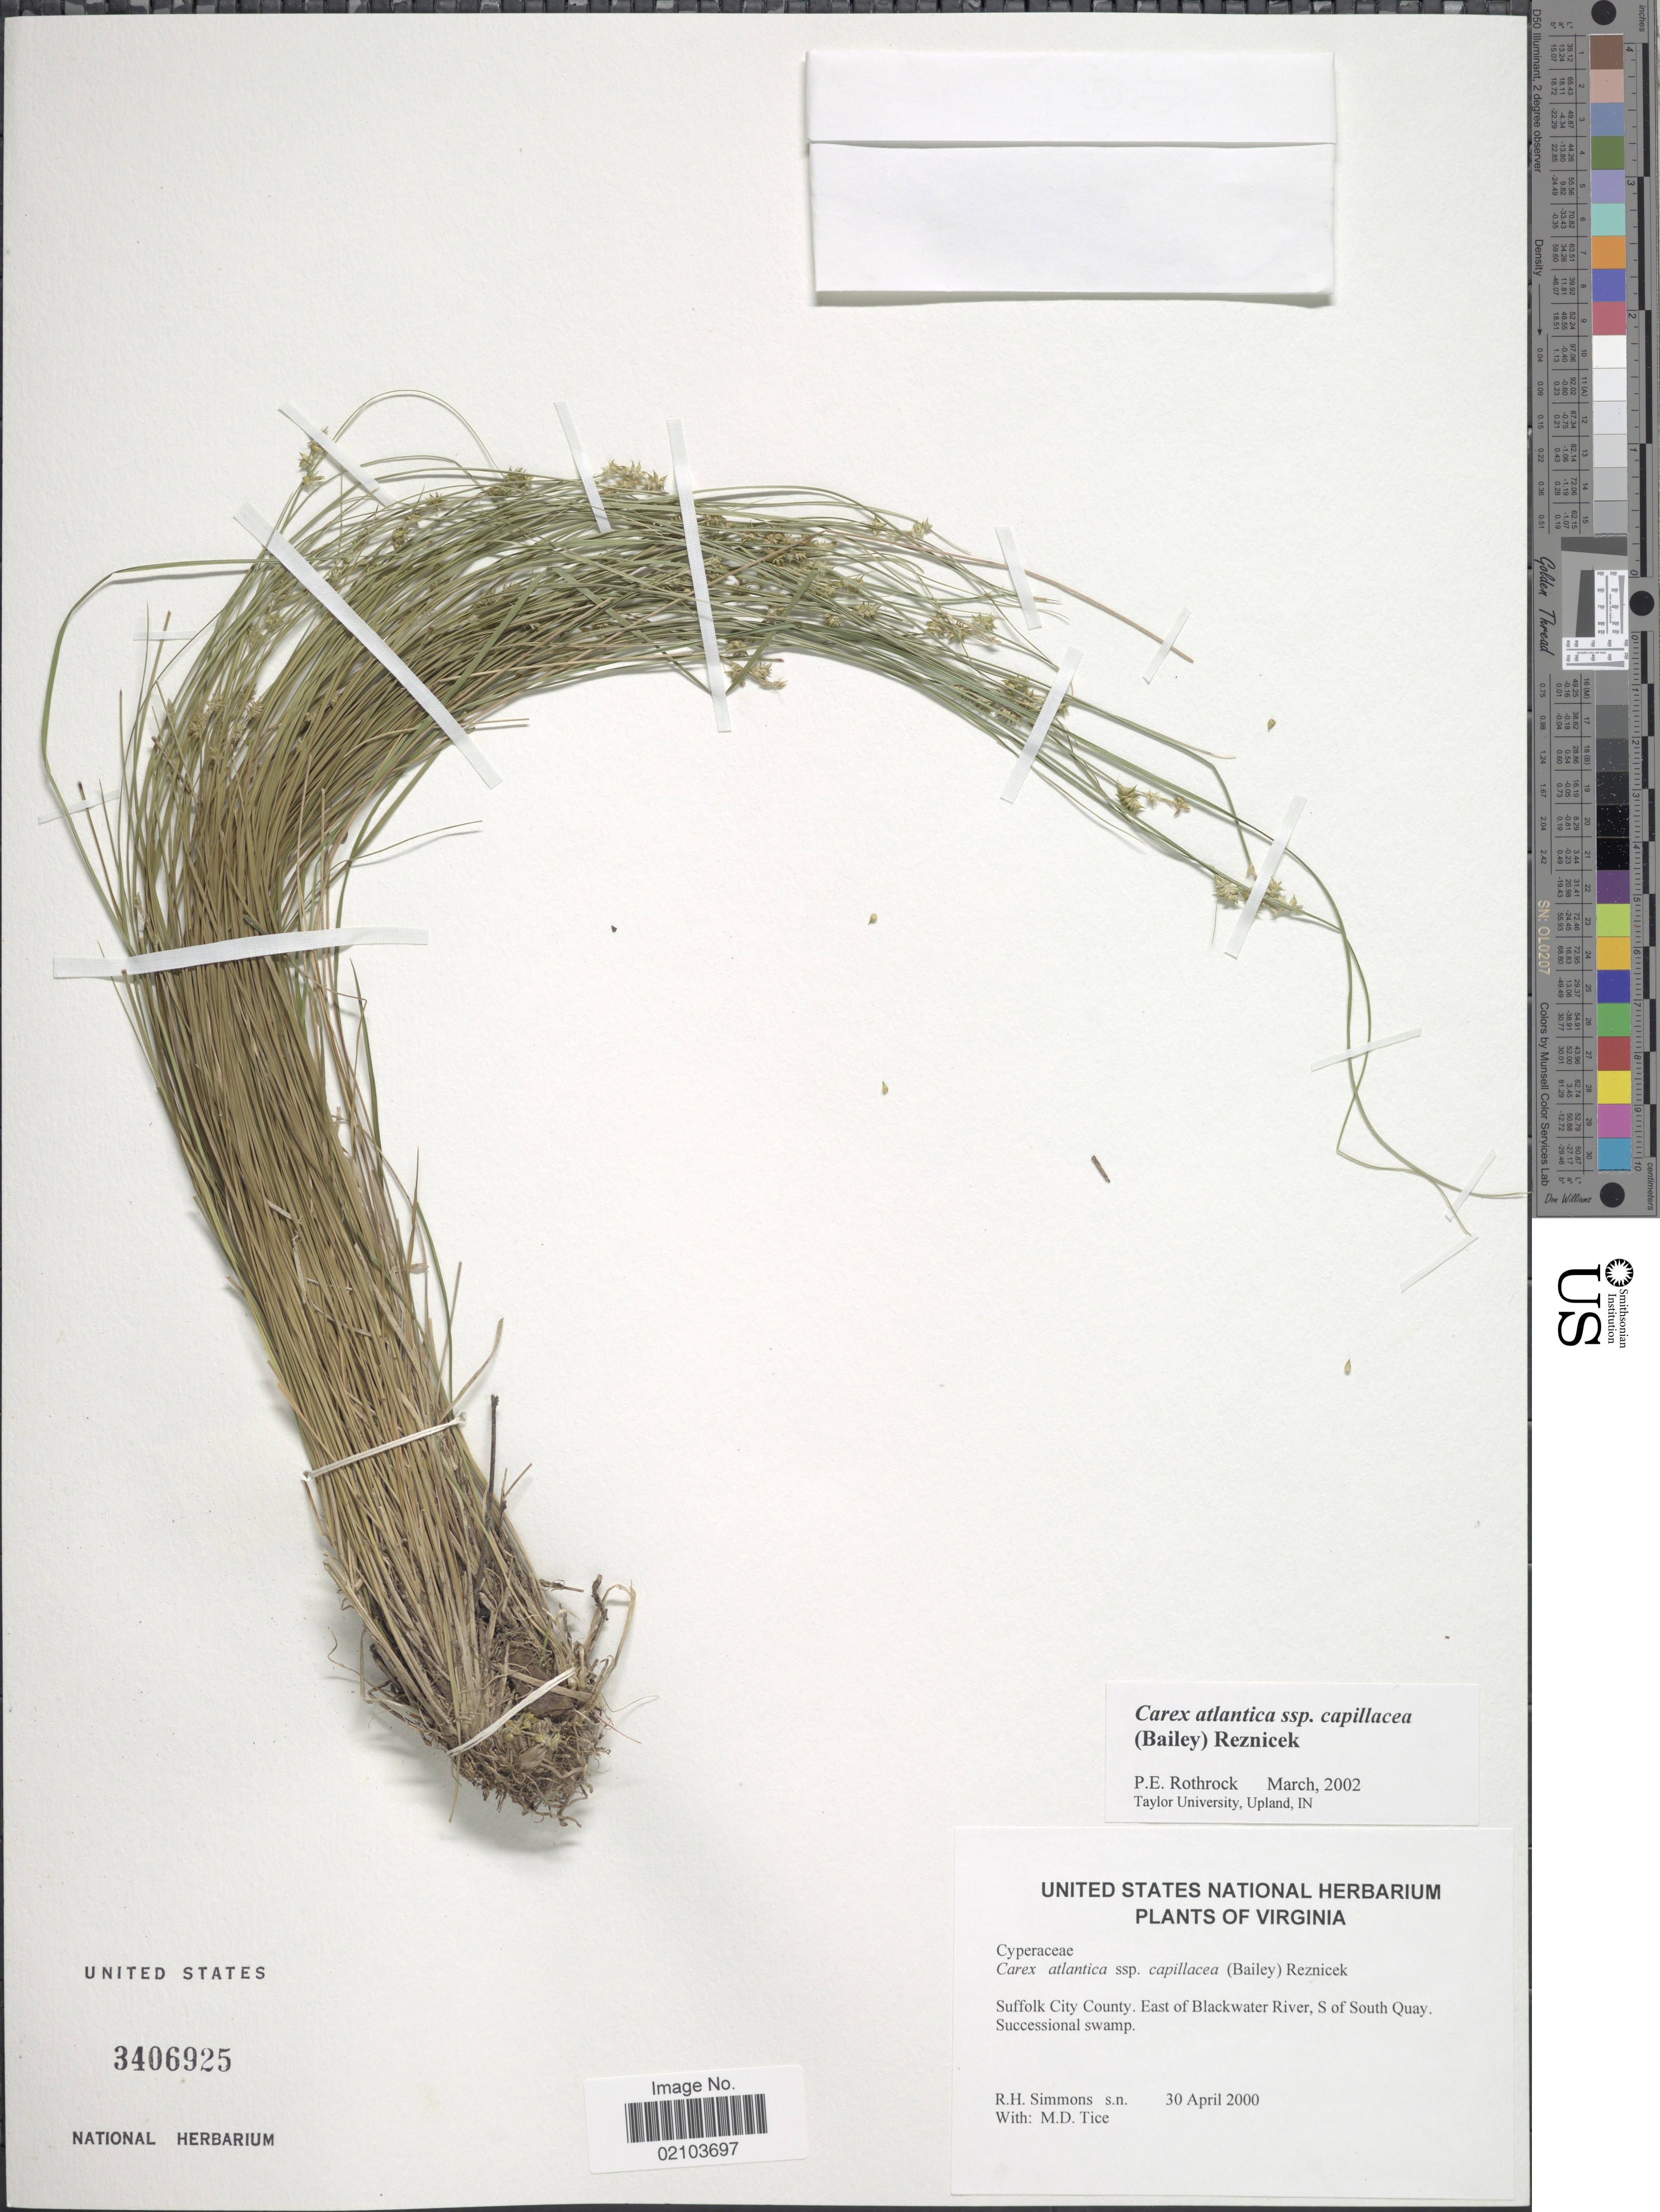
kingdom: Plantae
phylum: Tracheophyta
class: Liliopsida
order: Poales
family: Cyperaceae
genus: Carex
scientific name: Carex howei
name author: Mack.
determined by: Strong, Mark T., (BOT), Smithsonian Institution - National Museum of Natural History (UNITED STATES)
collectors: R. H. Simmons & M. Tice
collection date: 2000-04-30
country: United States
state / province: Virginia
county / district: City of Suffolk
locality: Suffolk City County. East of Blackwater River, S of South Quay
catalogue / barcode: US 3406925